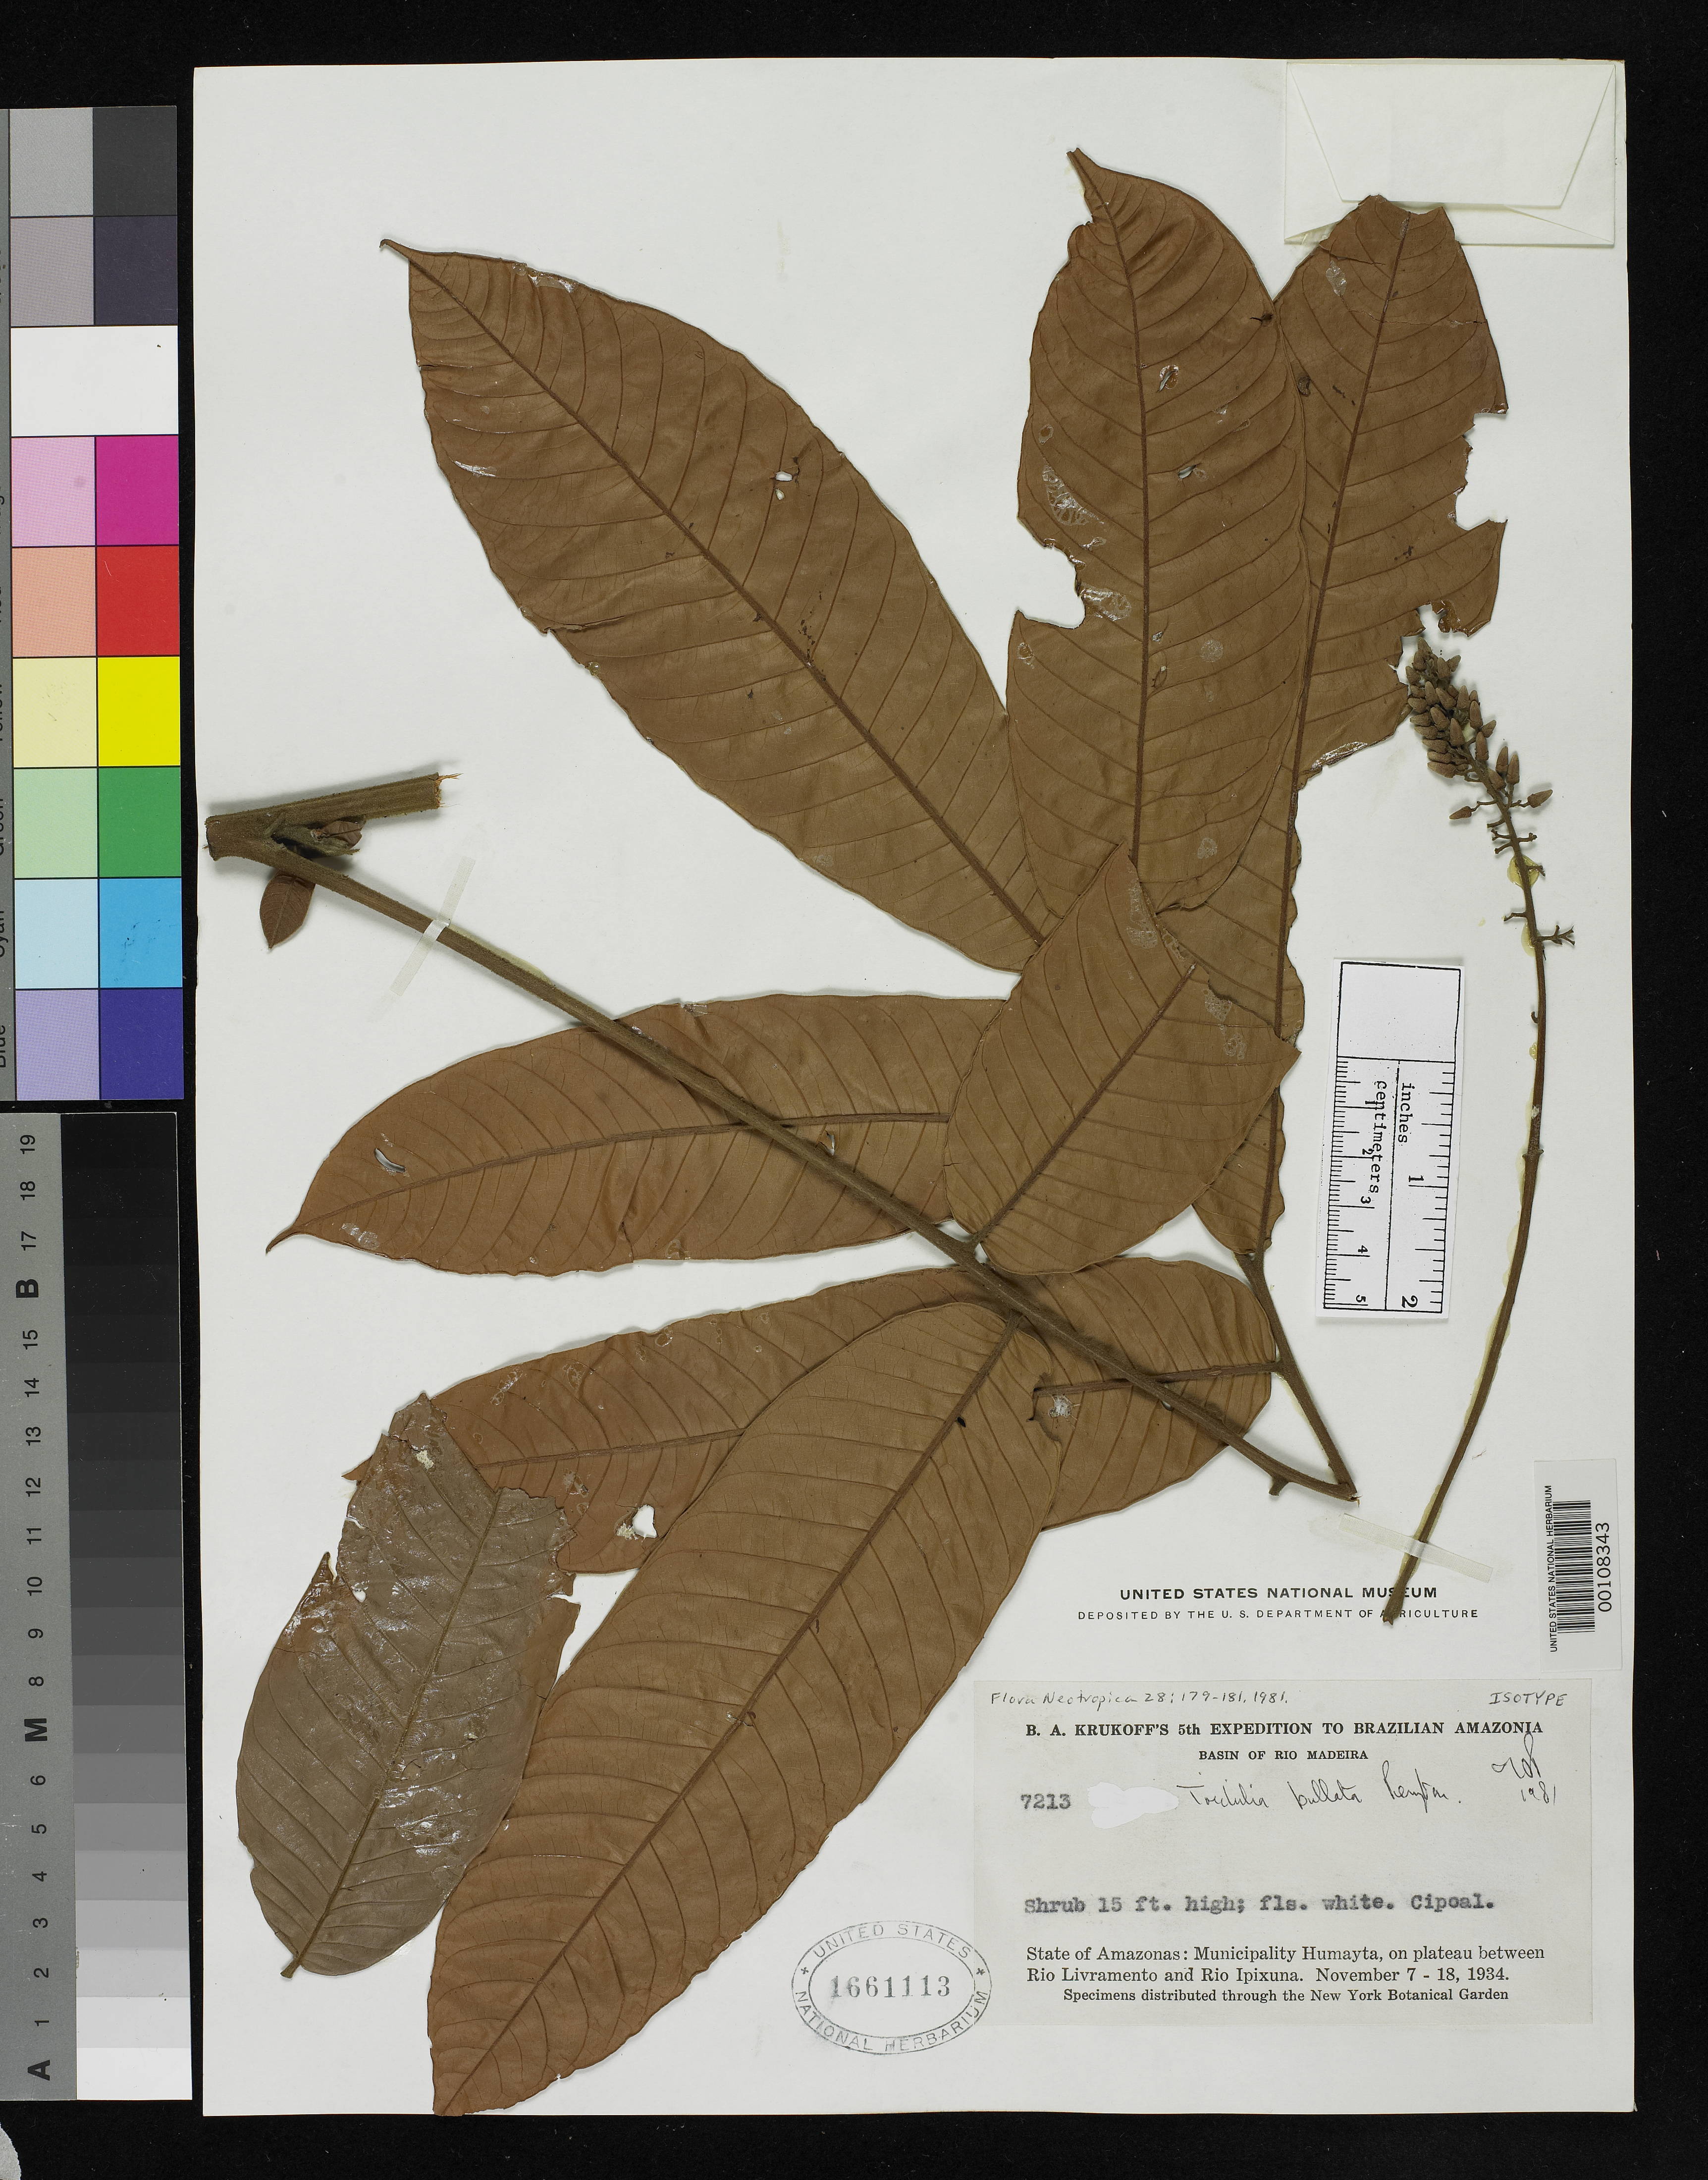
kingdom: Plantae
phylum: Tracheophyta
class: Magnoliopsida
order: Sapindales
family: Meliaceae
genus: Trichilia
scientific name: Trichilia bullata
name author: T.D. Penn.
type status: Isotype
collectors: B. A. Krukoff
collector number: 7213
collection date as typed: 07 Nov 1934 to 18 Nov 1934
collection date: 1934-11-07/1934-11-18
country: Brazil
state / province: Amazonas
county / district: Humaitá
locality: Between Rio Liramento and Rio Ipixuna.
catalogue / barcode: US 1661113